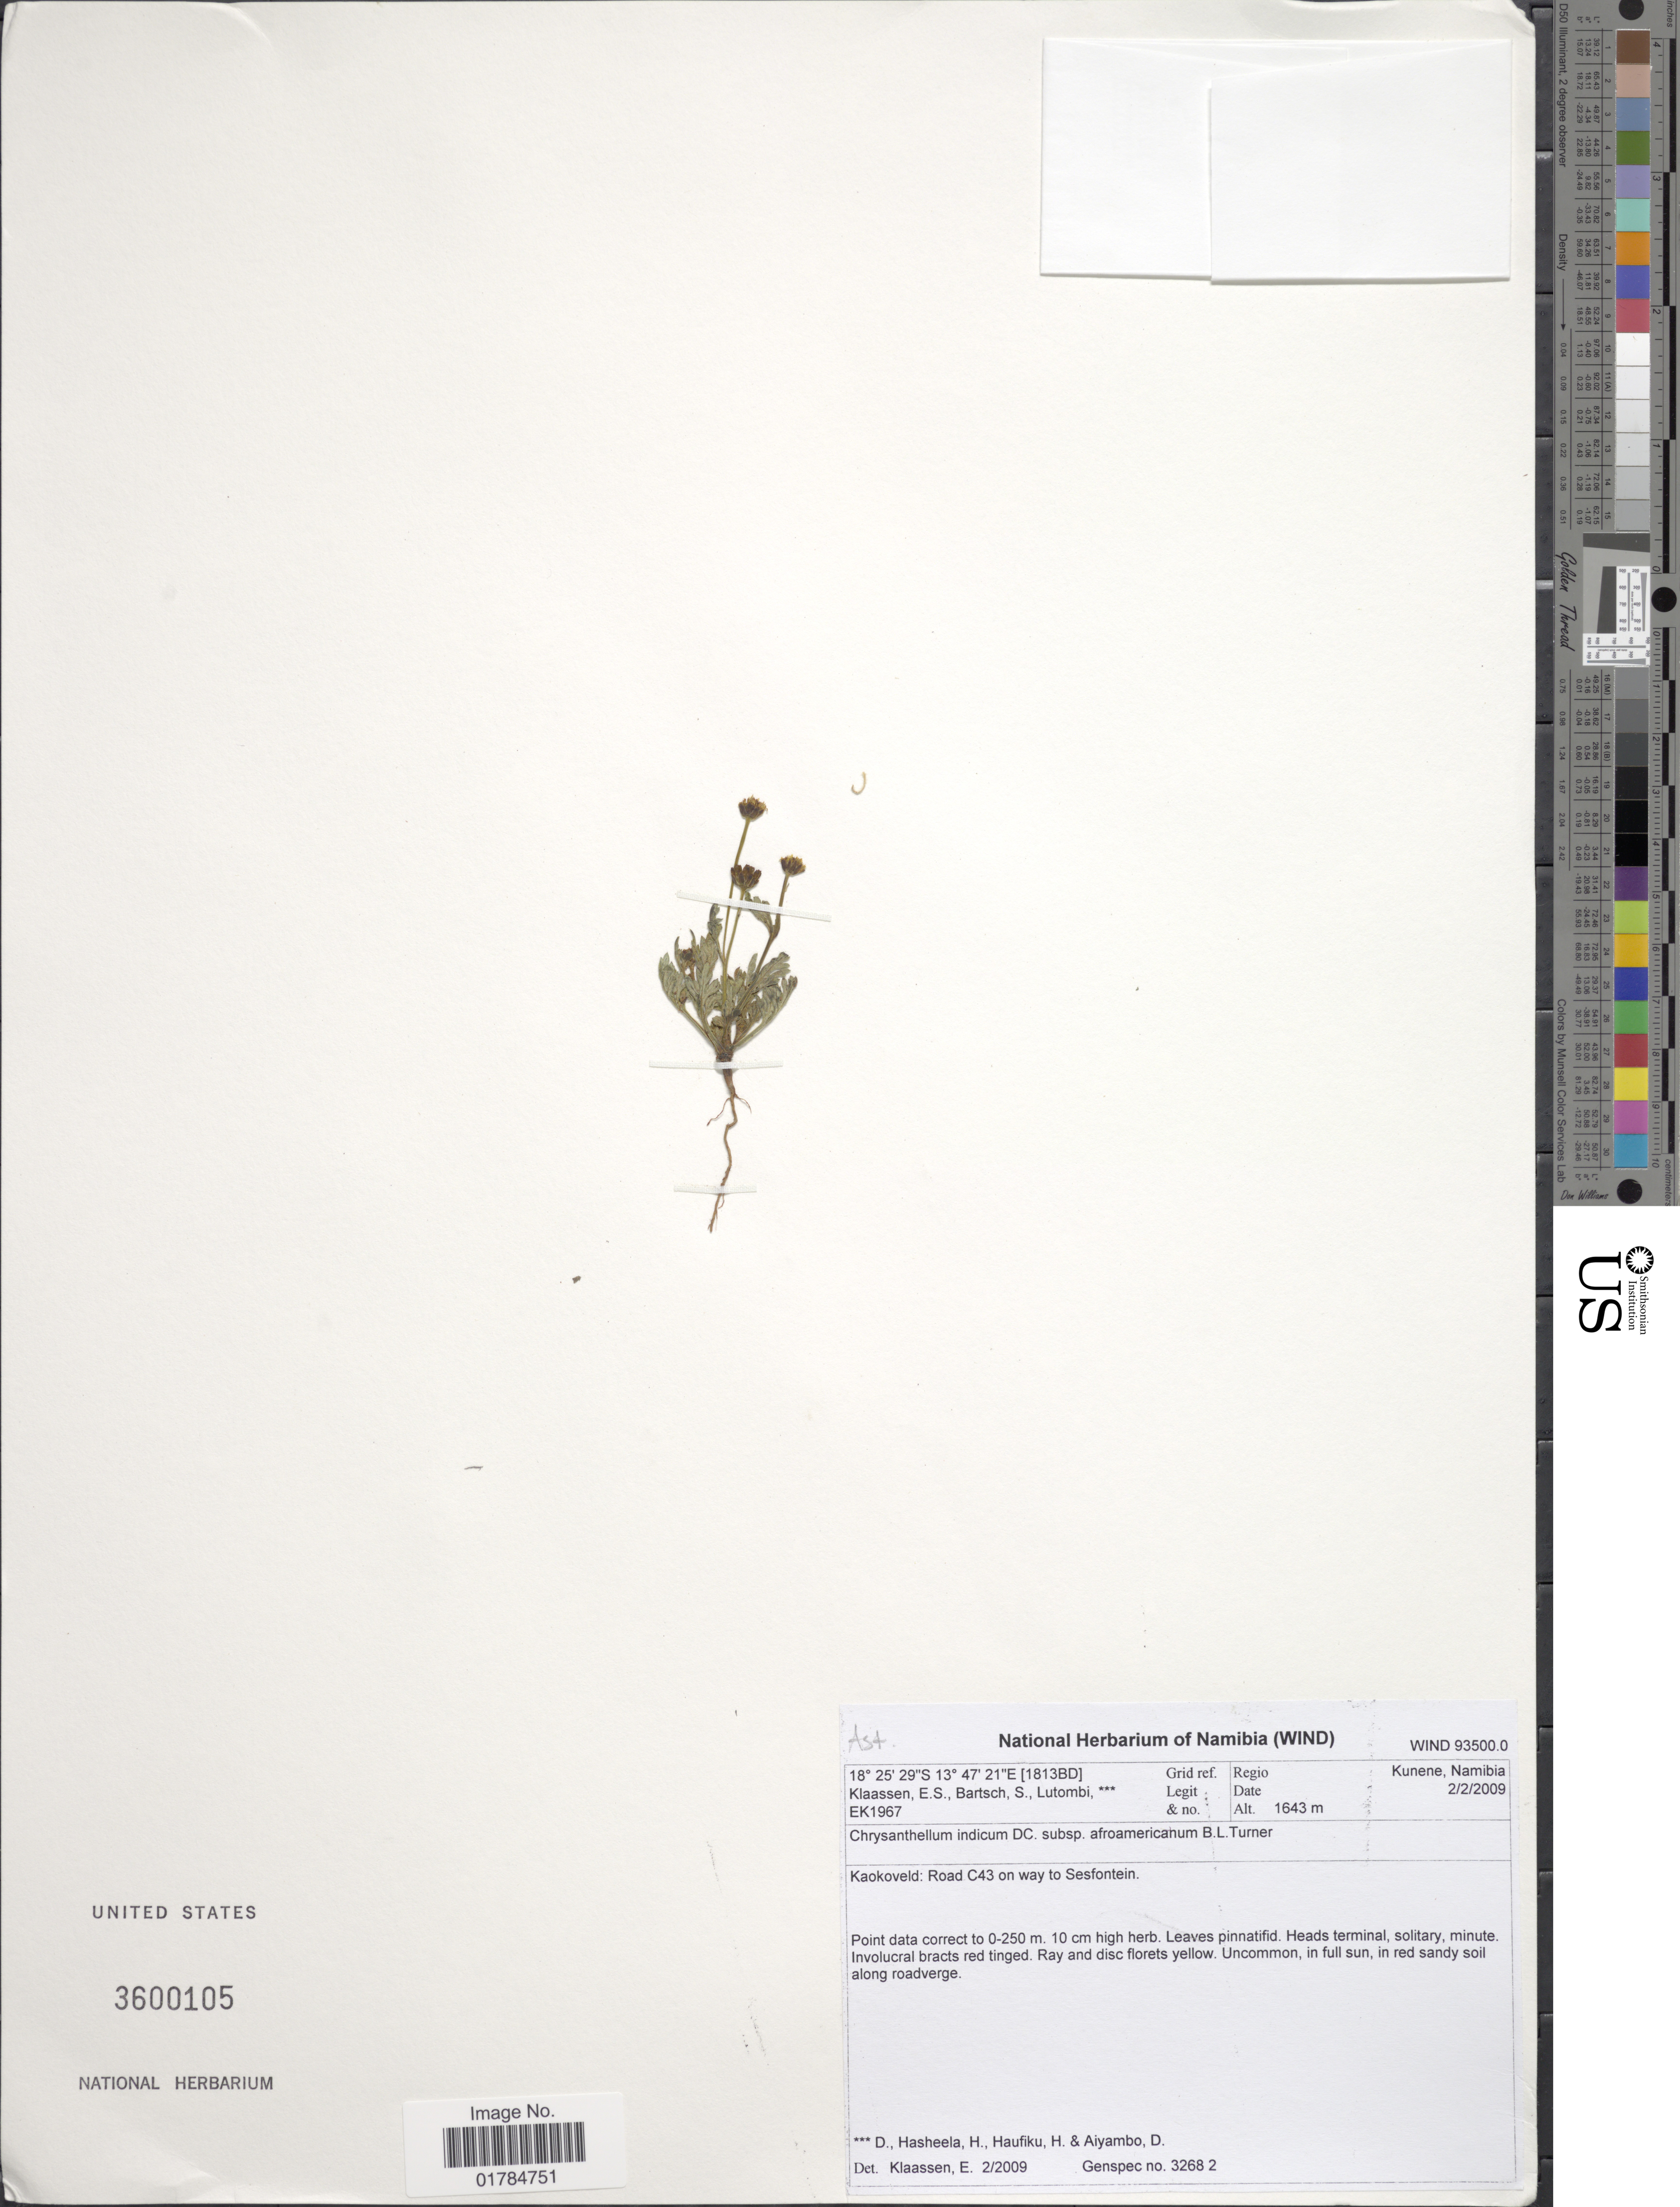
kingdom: Plantae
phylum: Tracheophyta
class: Magnoliopsida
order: Asterales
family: Asteraceae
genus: Chrysanthellum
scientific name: Chrysanthellum indicum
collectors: E. S. Klaassen, S. Bartsch, D. Lutombi, H. Haufiku & D. Aiyambo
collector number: EK 1967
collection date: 2009-02-02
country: Namibia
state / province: Kunene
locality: Kaokoveld: Road C43 on way to Sesfontein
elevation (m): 1642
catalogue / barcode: US 3600105